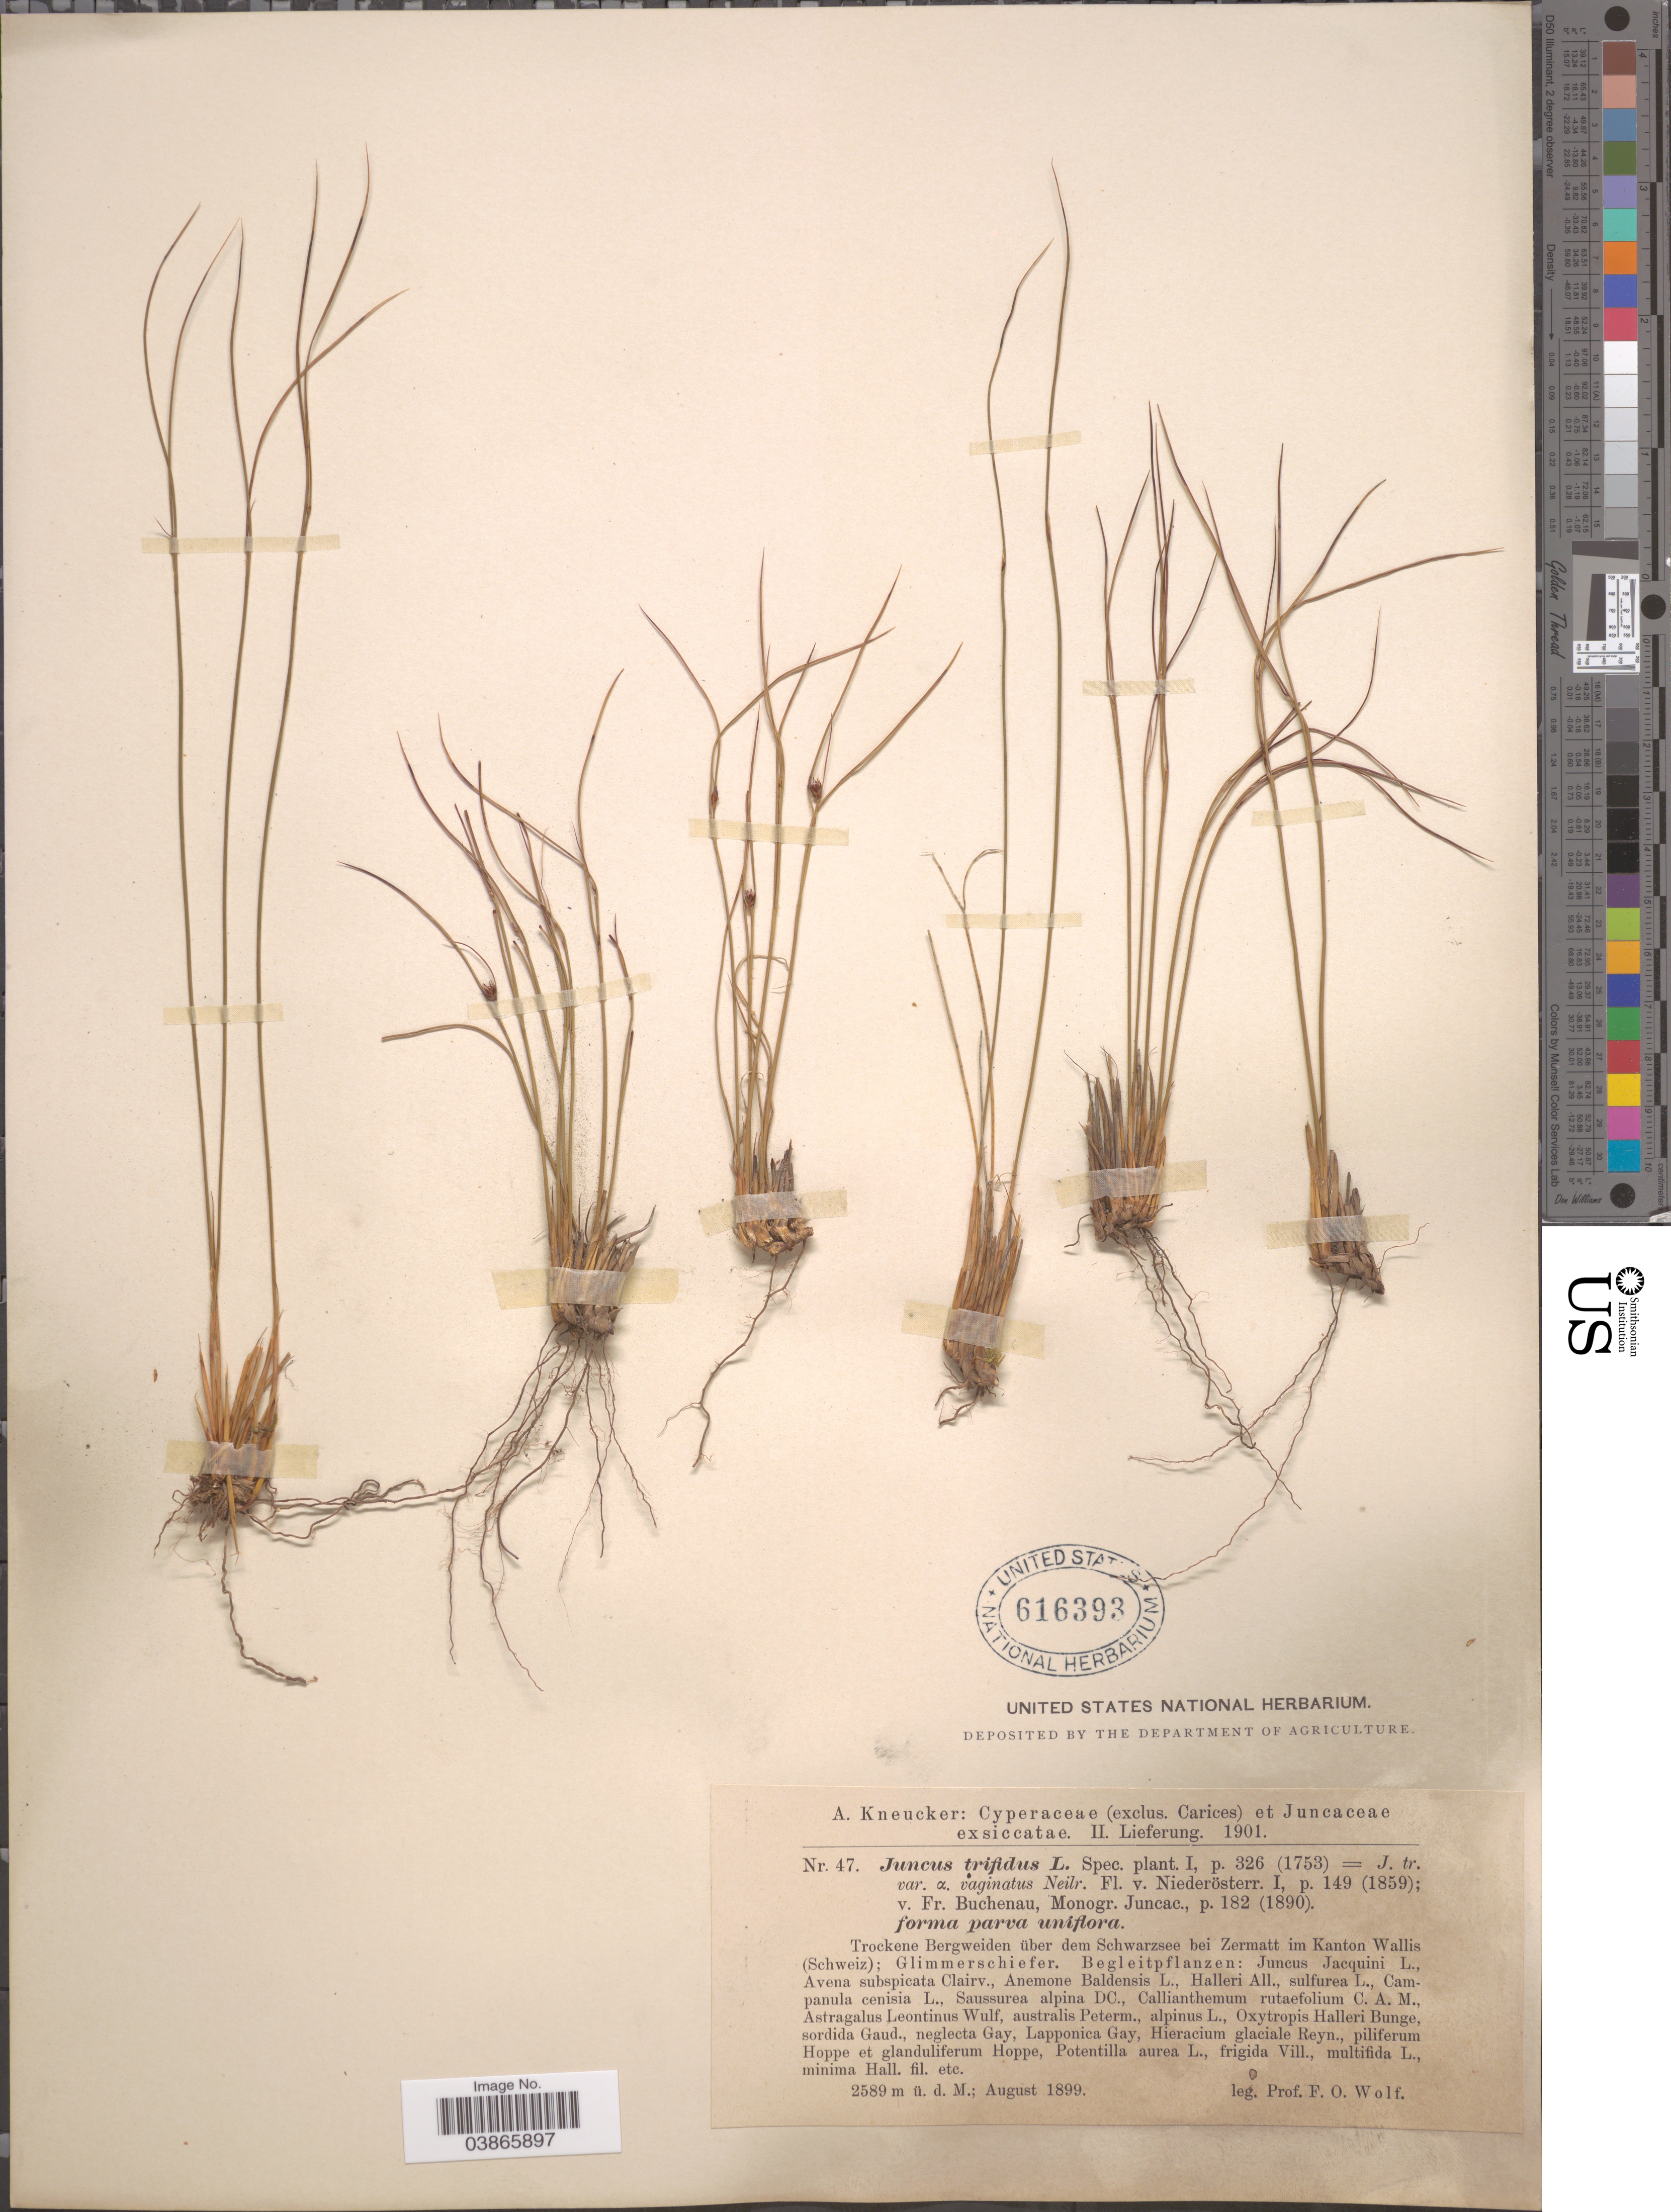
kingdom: Plantae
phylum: Tracheophyta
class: Liliopsida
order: Poales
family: Juncaceae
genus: Juncus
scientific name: Juncus trifidus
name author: L.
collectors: F. Wolf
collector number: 47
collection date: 1899-08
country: Switzerland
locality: Trockene Bergweiden über dem Schwarzsee bei Zermatt im Kanton Wallis (Schweiz); Glimmerschiefer.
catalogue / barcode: US 616393